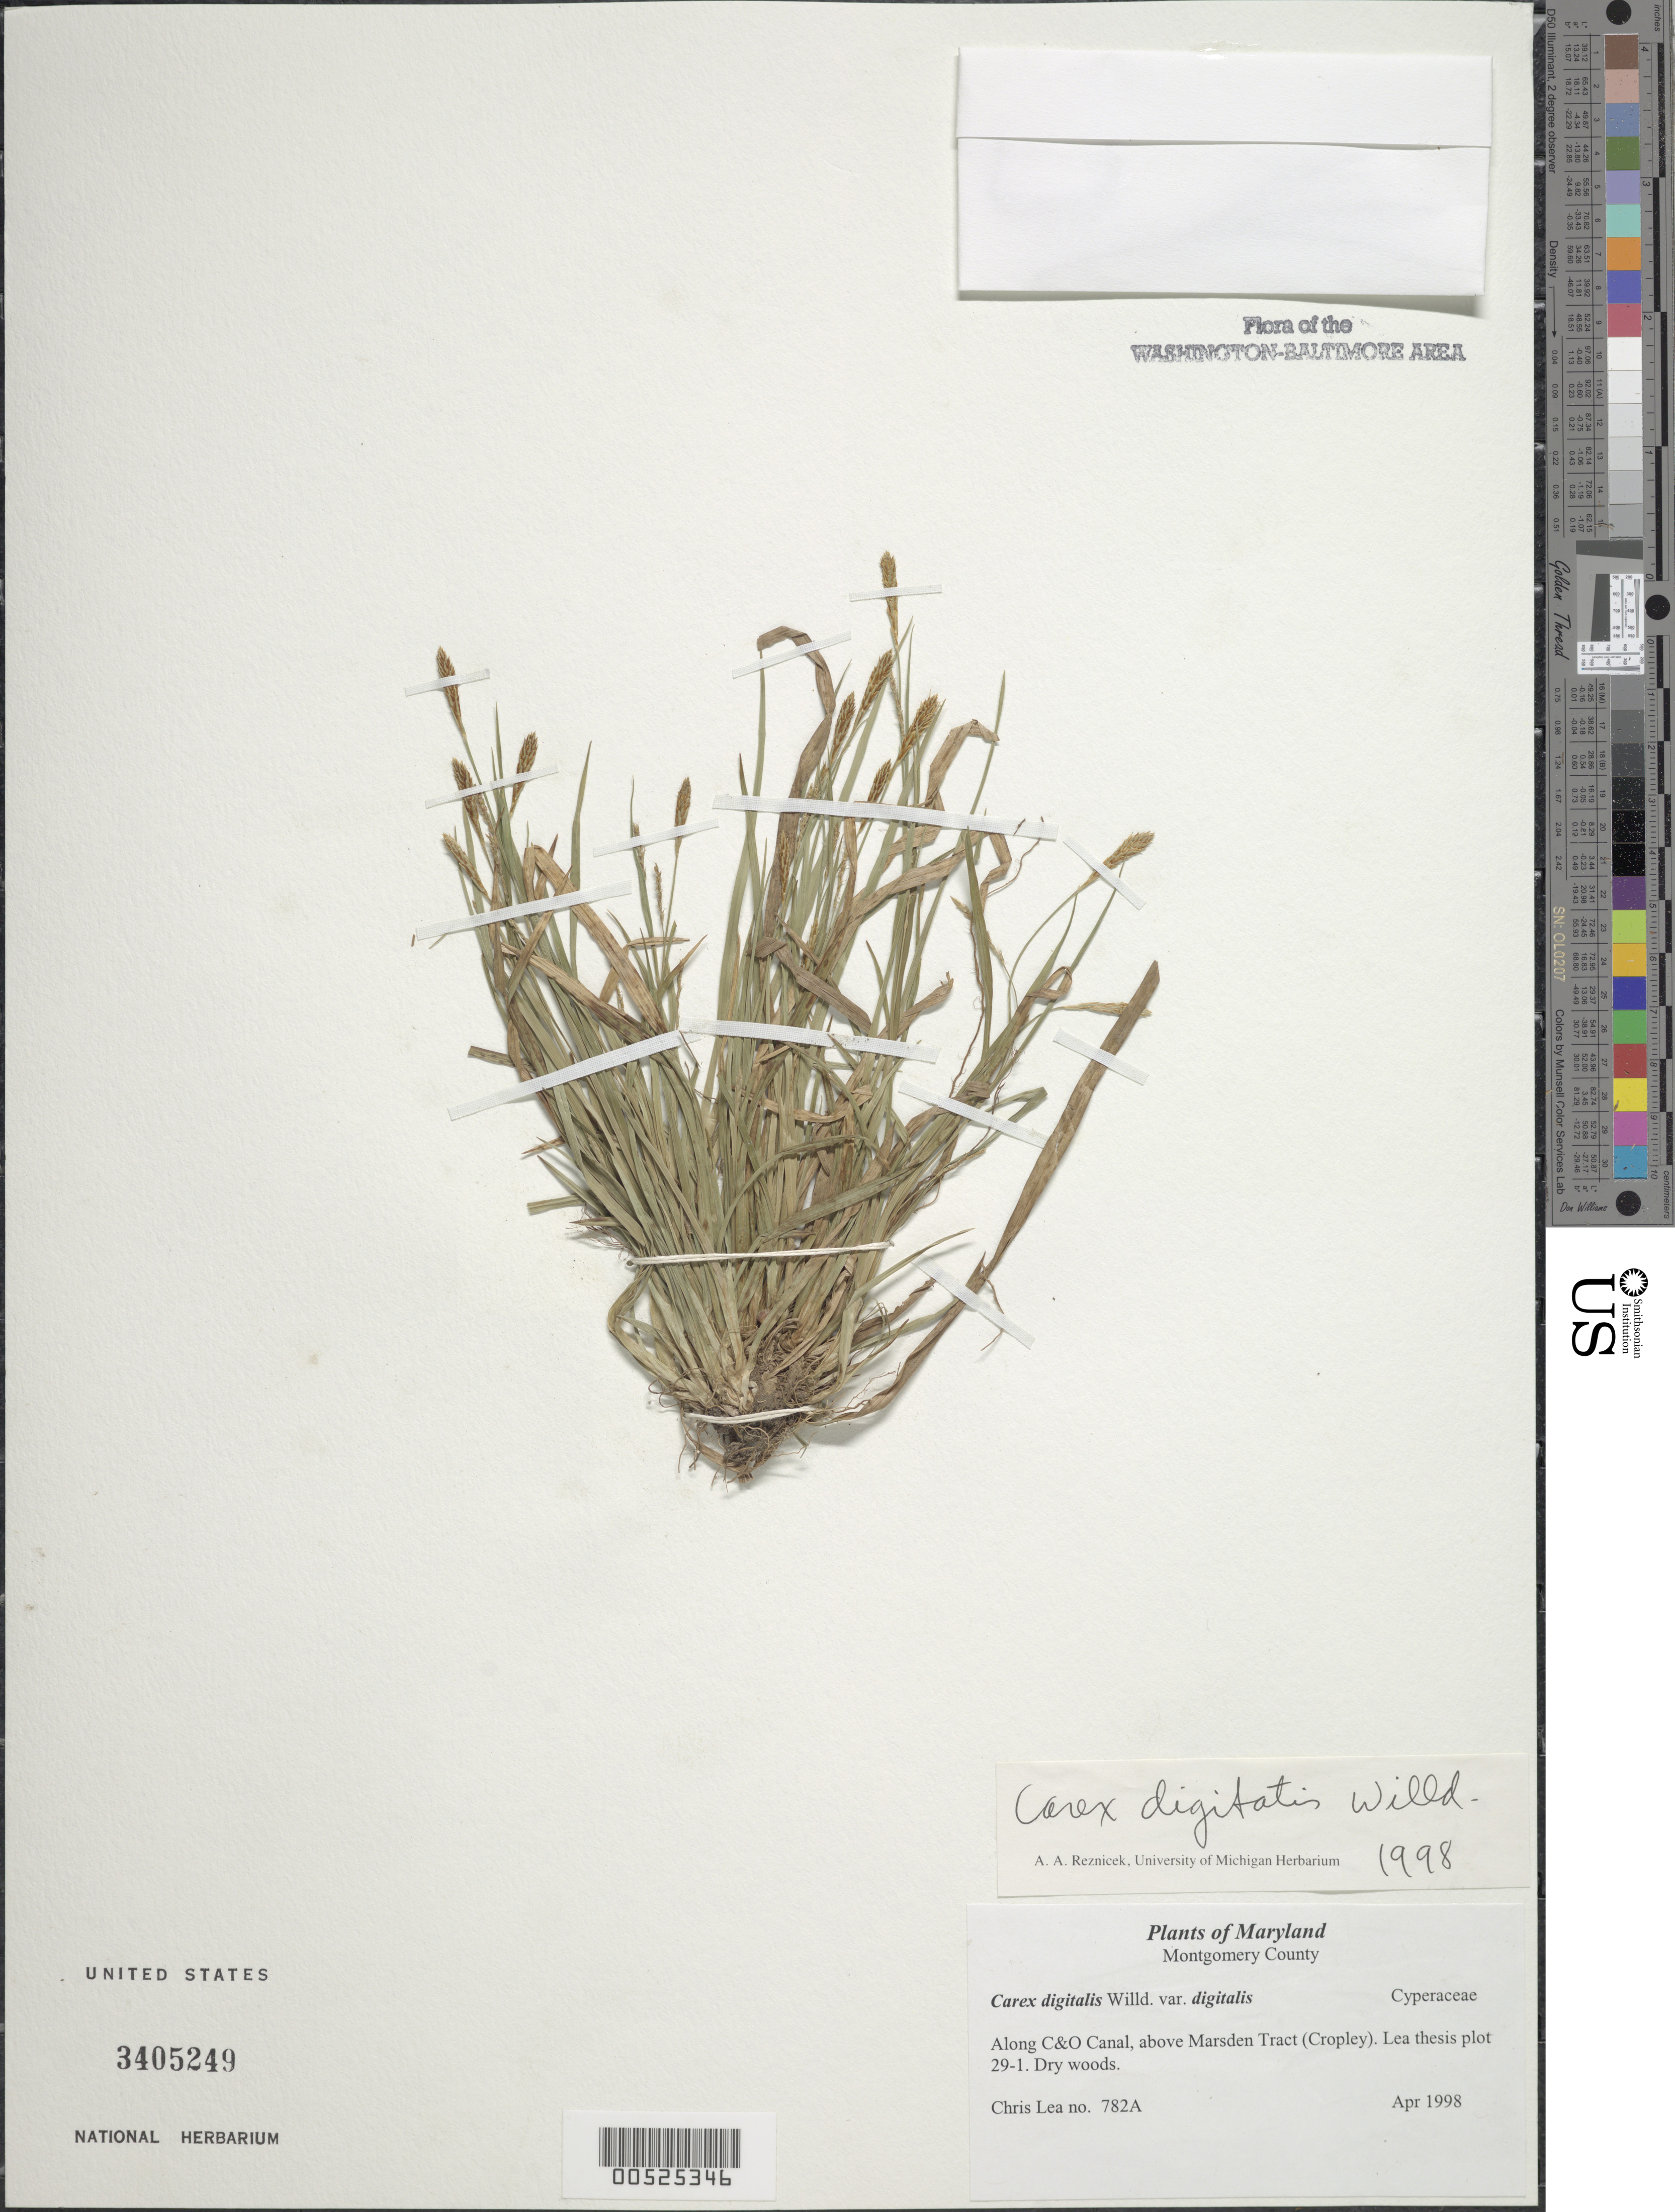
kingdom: Plantae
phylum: Tracheophyta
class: Liliopsida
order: Poales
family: Cyperaceae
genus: Carex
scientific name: Carex digitalis var. digitalis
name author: Willd.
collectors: C. Lea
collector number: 782a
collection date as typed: Apr 1998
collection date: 1998-04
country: United States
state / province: Maryland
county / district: Montgomery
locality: Along C&O Canal, above Marsden Tract (Cropley). Lea Thesis Plot 29-1.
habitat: Dry woods.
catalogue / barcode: US 3405249